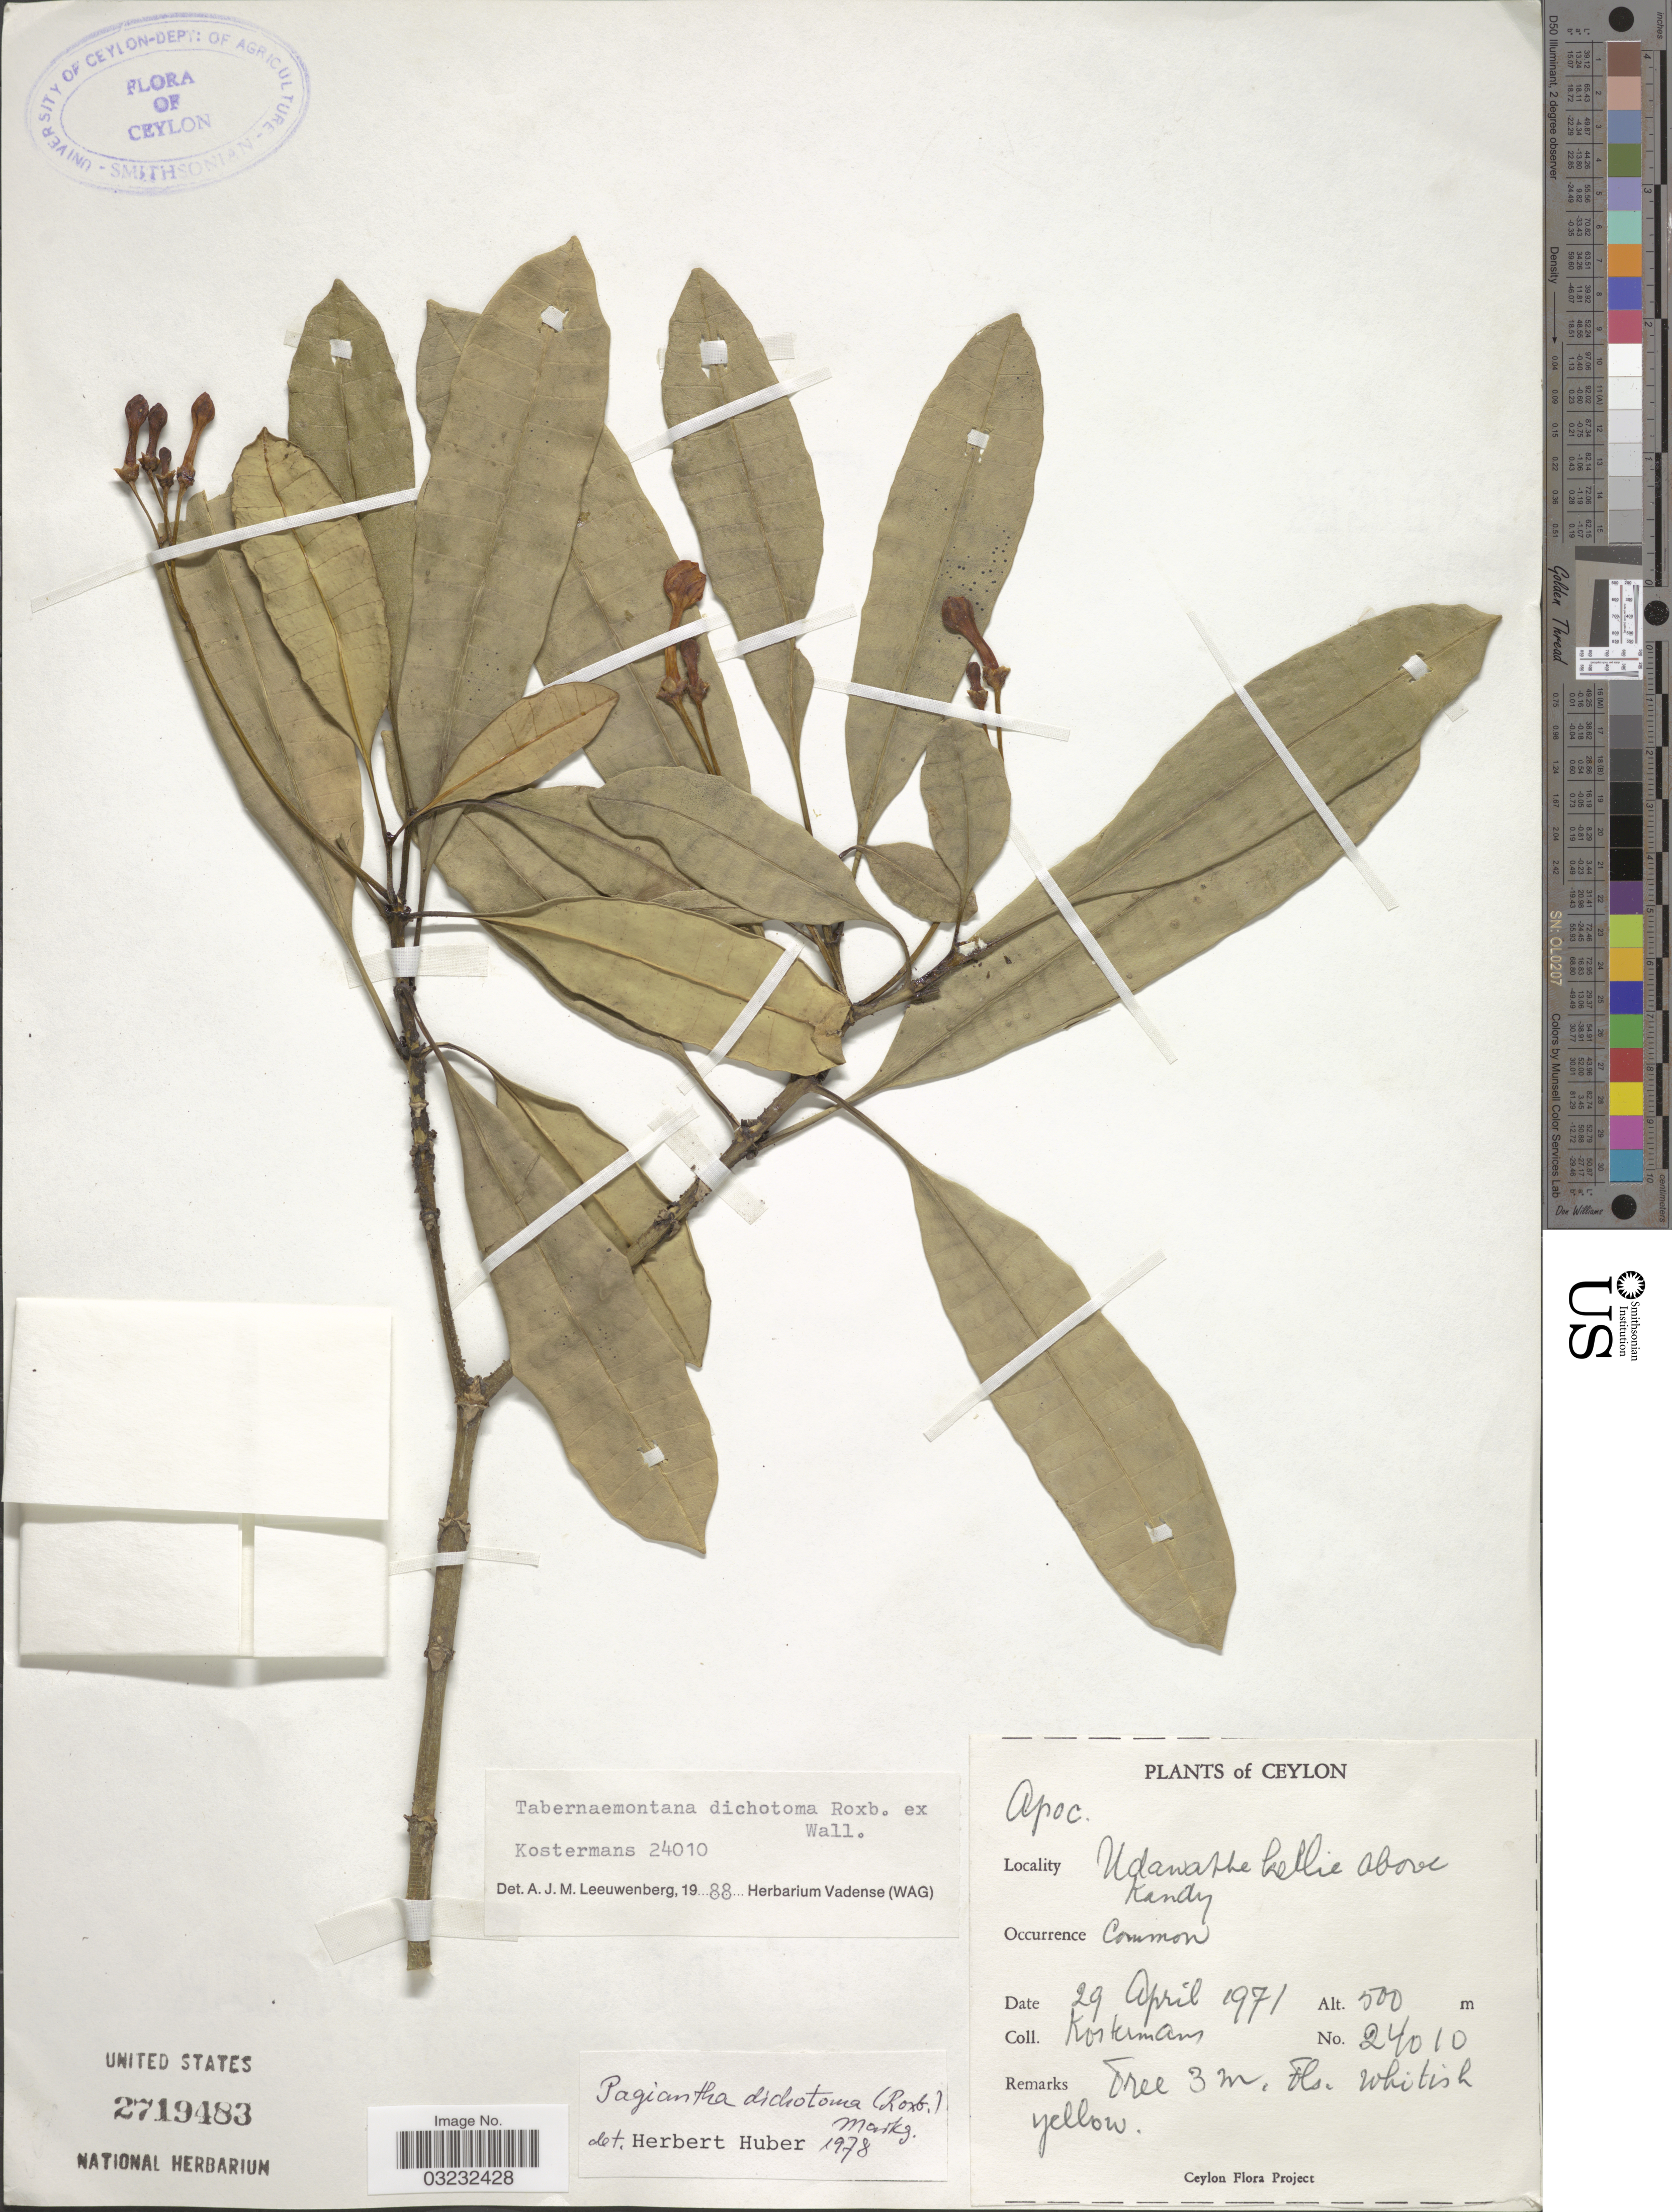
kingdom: Plantae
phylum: Tracheophyta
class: Magnoliopsida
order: Gentianales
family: Apocynaceae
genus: Tabernaemontana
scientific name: Tabernaemontana dichotoma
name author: Roxb. ex Wall.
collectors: Kostermans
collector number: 24010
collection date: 1971-04-29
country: Sri Lanka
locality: Ceylon, Udawatte Kelle above Kandy.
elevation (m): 500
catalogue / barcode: US 2719483